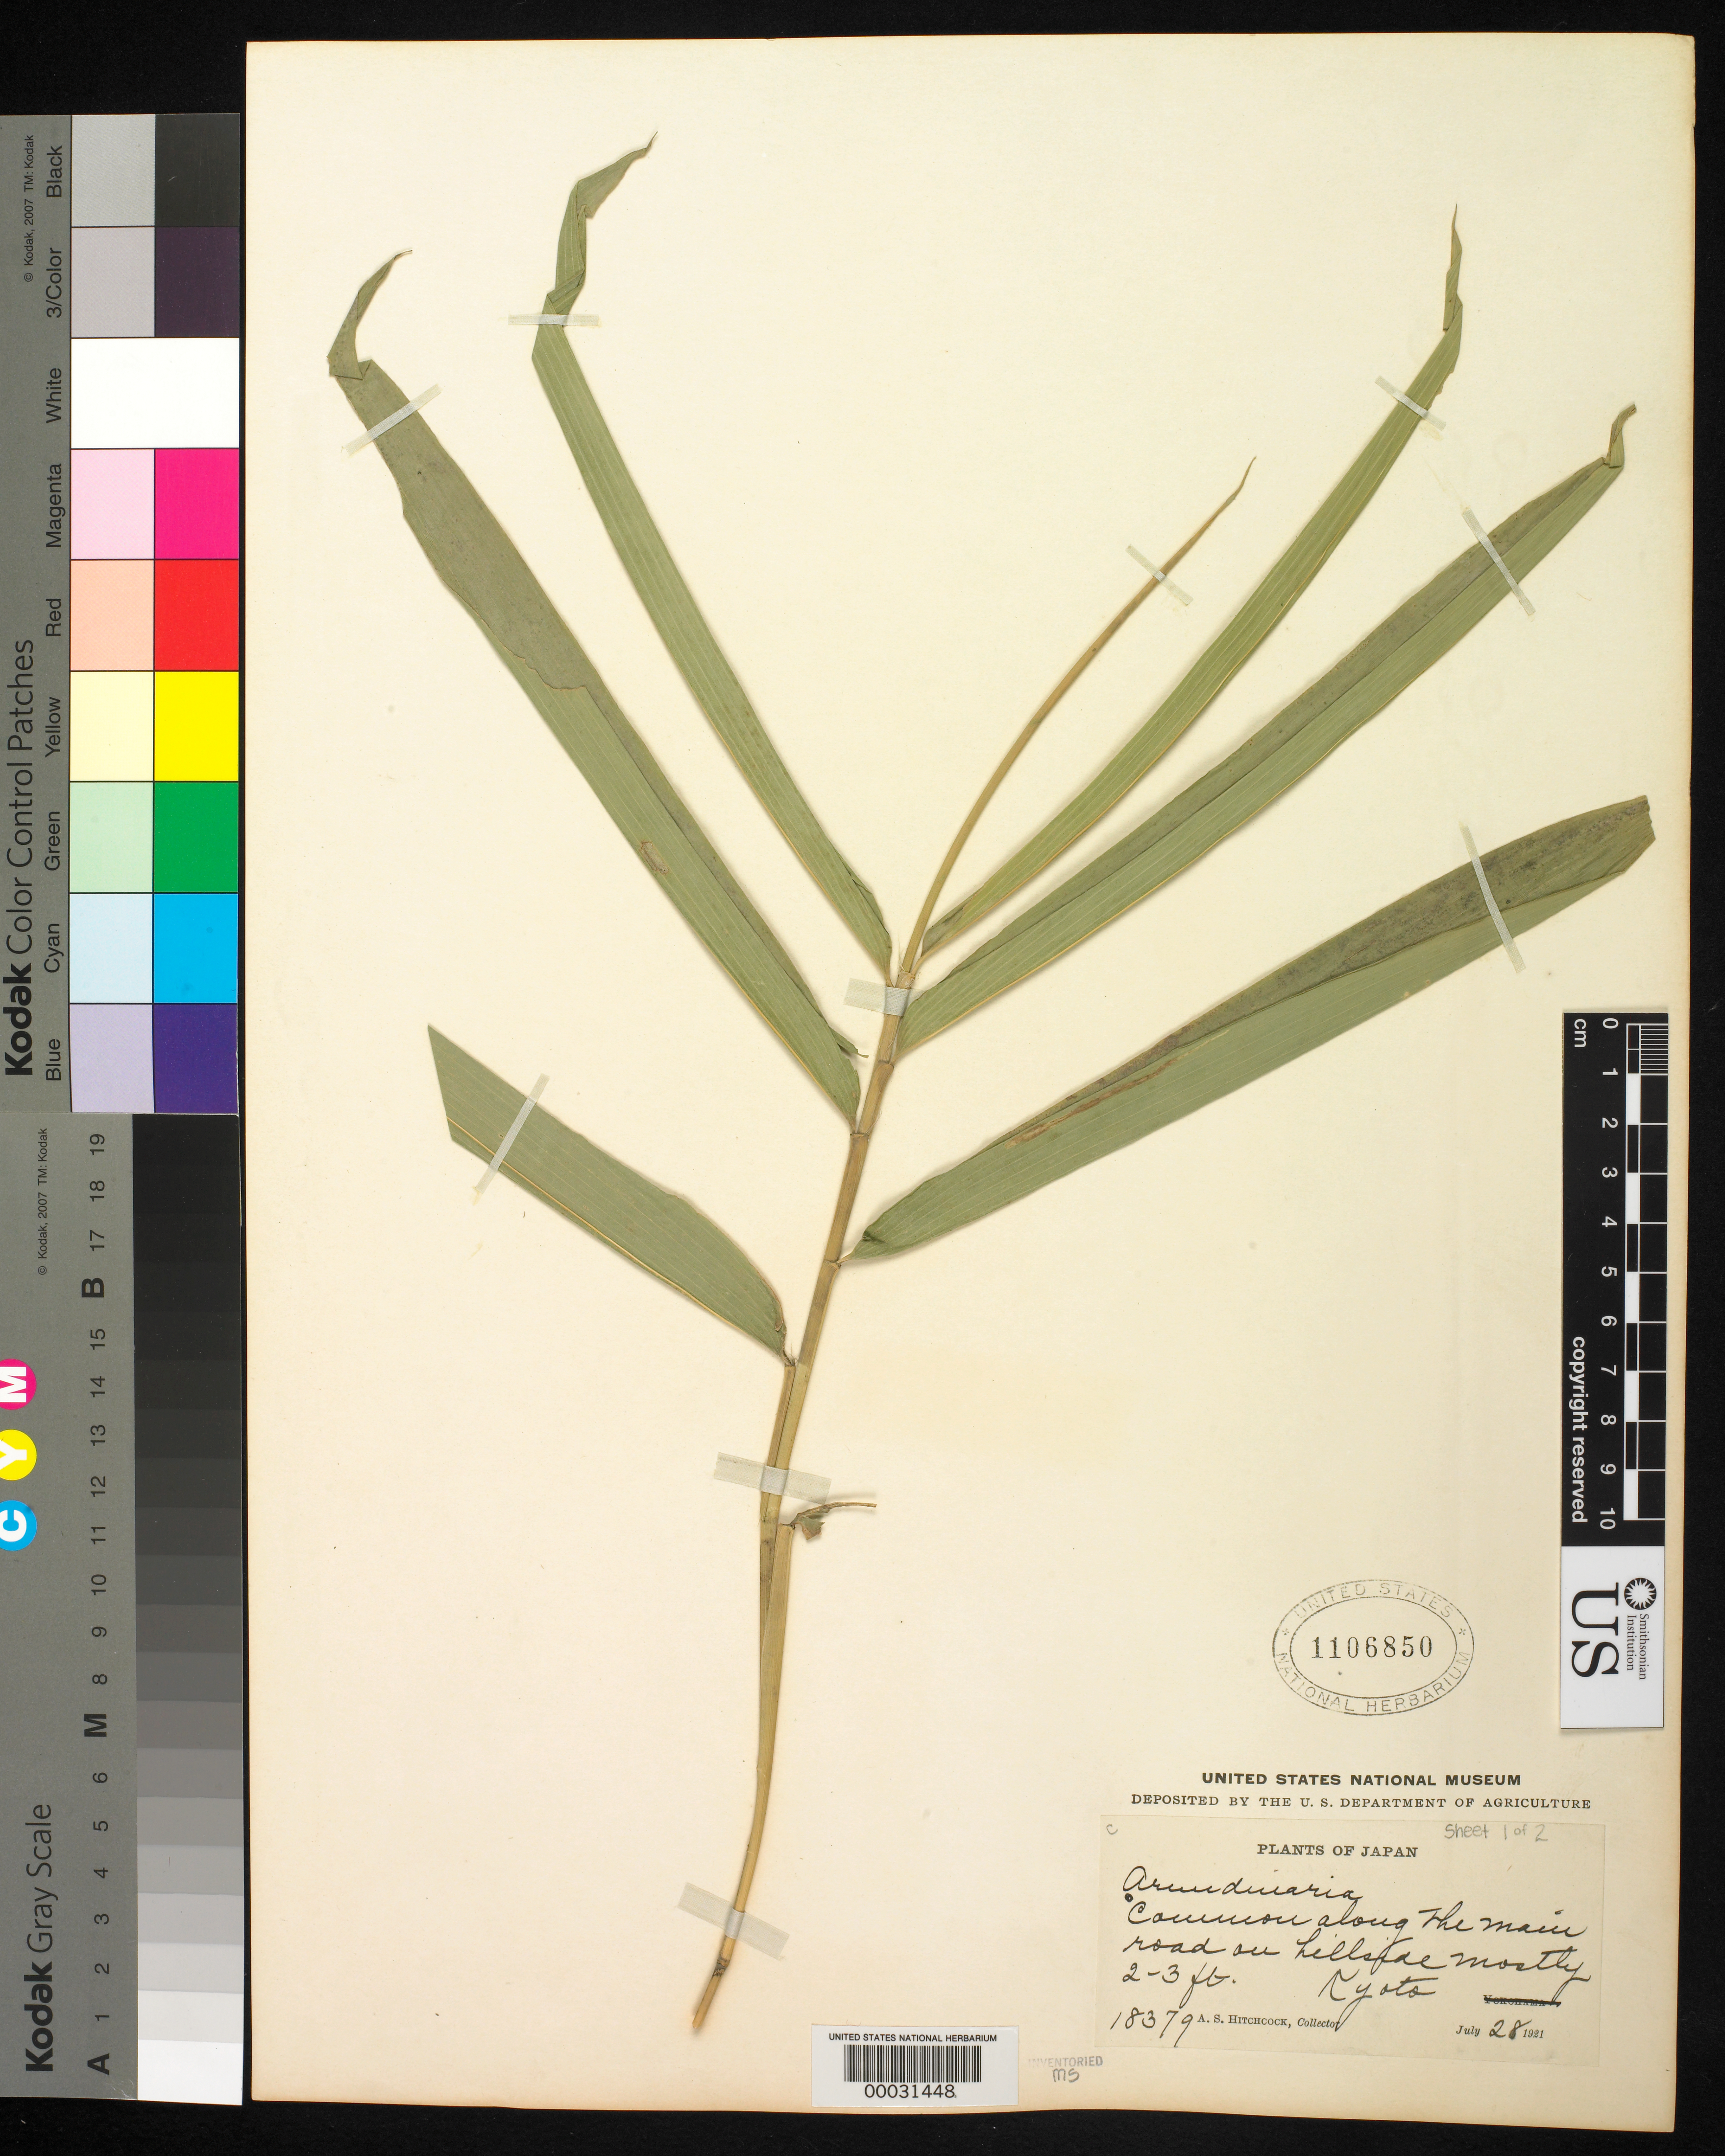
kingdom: Plantae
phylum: Tracheophyta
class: Liliopsida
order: Poales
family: Poaceae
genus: Pleioblastus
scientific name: Pleioblastus fortunei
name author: (Van Houtte) Nakai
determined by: Poaceae Reorganization Project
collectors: A. S. Hitchcock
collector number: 18379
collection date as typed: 28 Jul 1921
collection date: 1921-07-28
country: Japan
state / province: Kyoto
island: Honshu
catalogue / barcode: US 1106850